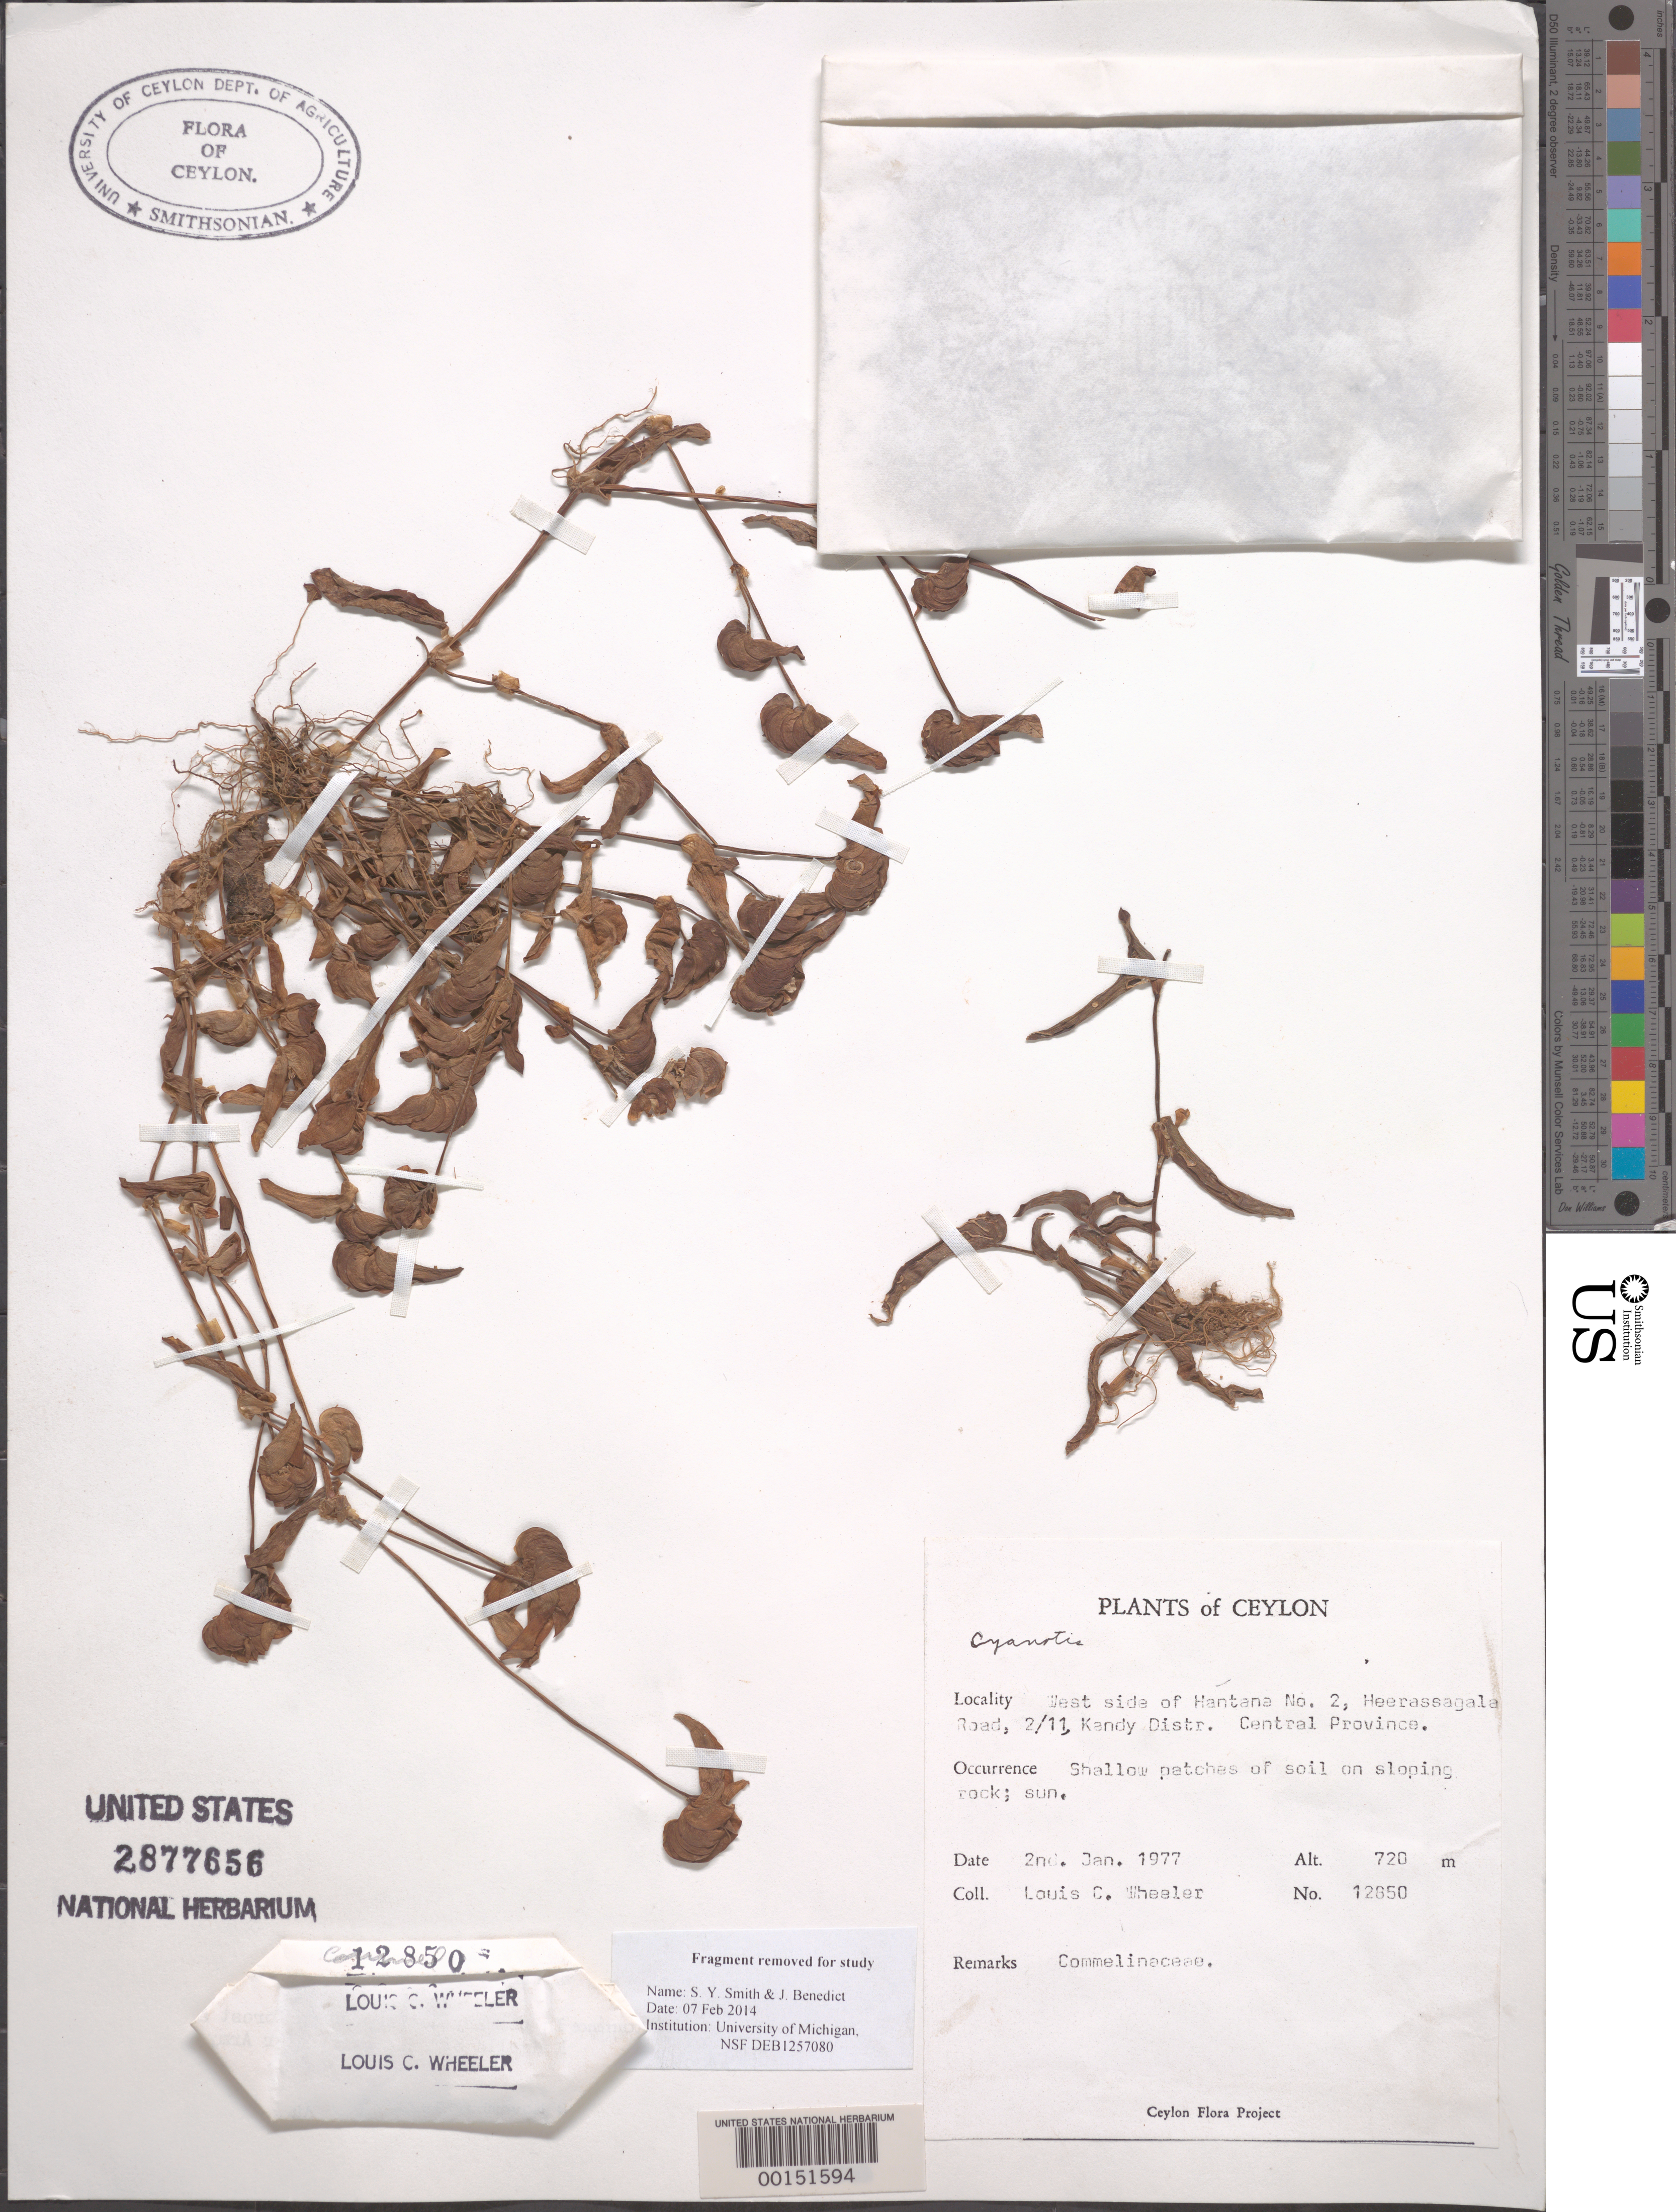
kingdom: Plantae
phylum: Tracheophyta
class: Liliopsida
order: Commelinales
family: Commelinaceae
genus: Cyanotis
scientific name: Cyanotis cristata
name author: (L.) D. Don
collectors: L. C. Wheeler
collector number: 12850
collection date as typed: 02 Jan 1977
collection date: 1977-01-02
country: Sri Lanka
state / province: Central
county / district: Kandy Dist.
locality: Heerassagala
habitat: Shallow soil on sloping rock; full sun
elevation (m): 720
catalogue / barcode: US 2877656